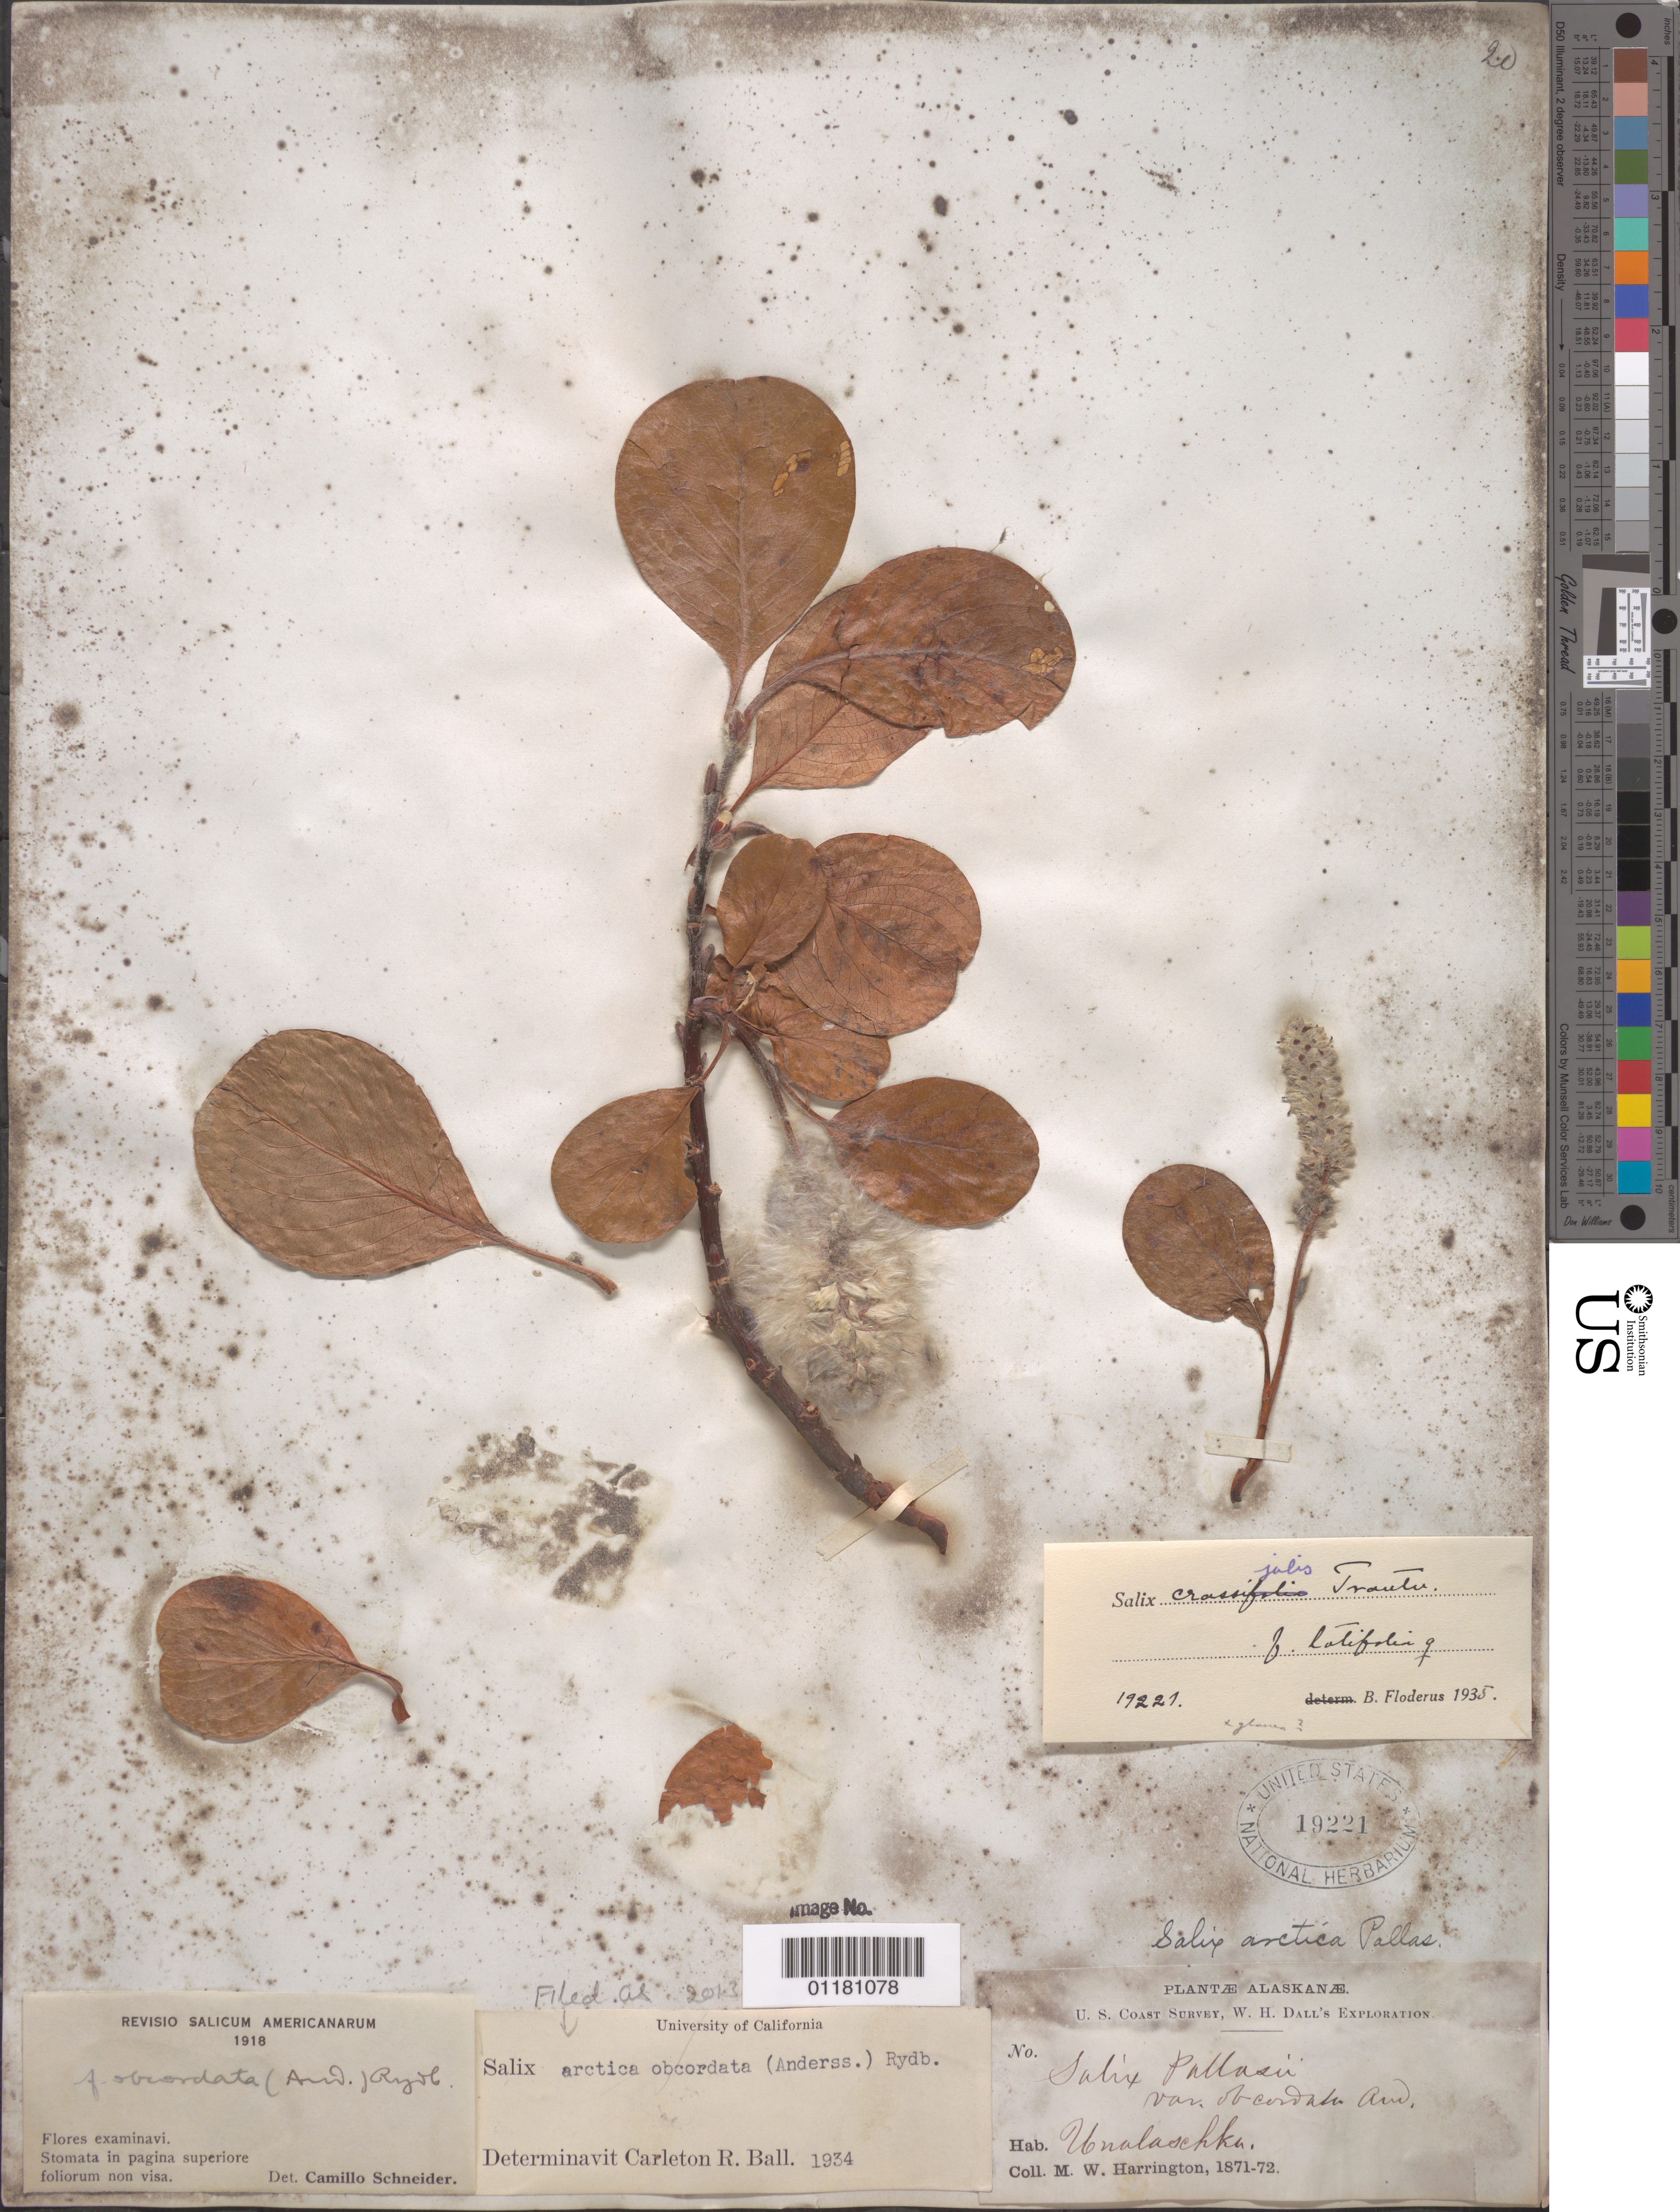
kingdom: Plantae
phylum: Tracheophyta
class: Magnoliopsida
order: Malpighiales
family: Salicaceae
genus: Salix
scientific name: Salix arctica var. obcordata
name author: (Andersson) Rydb.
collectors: M. W. Harrington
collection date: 1871/1872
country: United States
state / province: Alaska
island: Shumagin Is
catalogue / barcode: US 19221